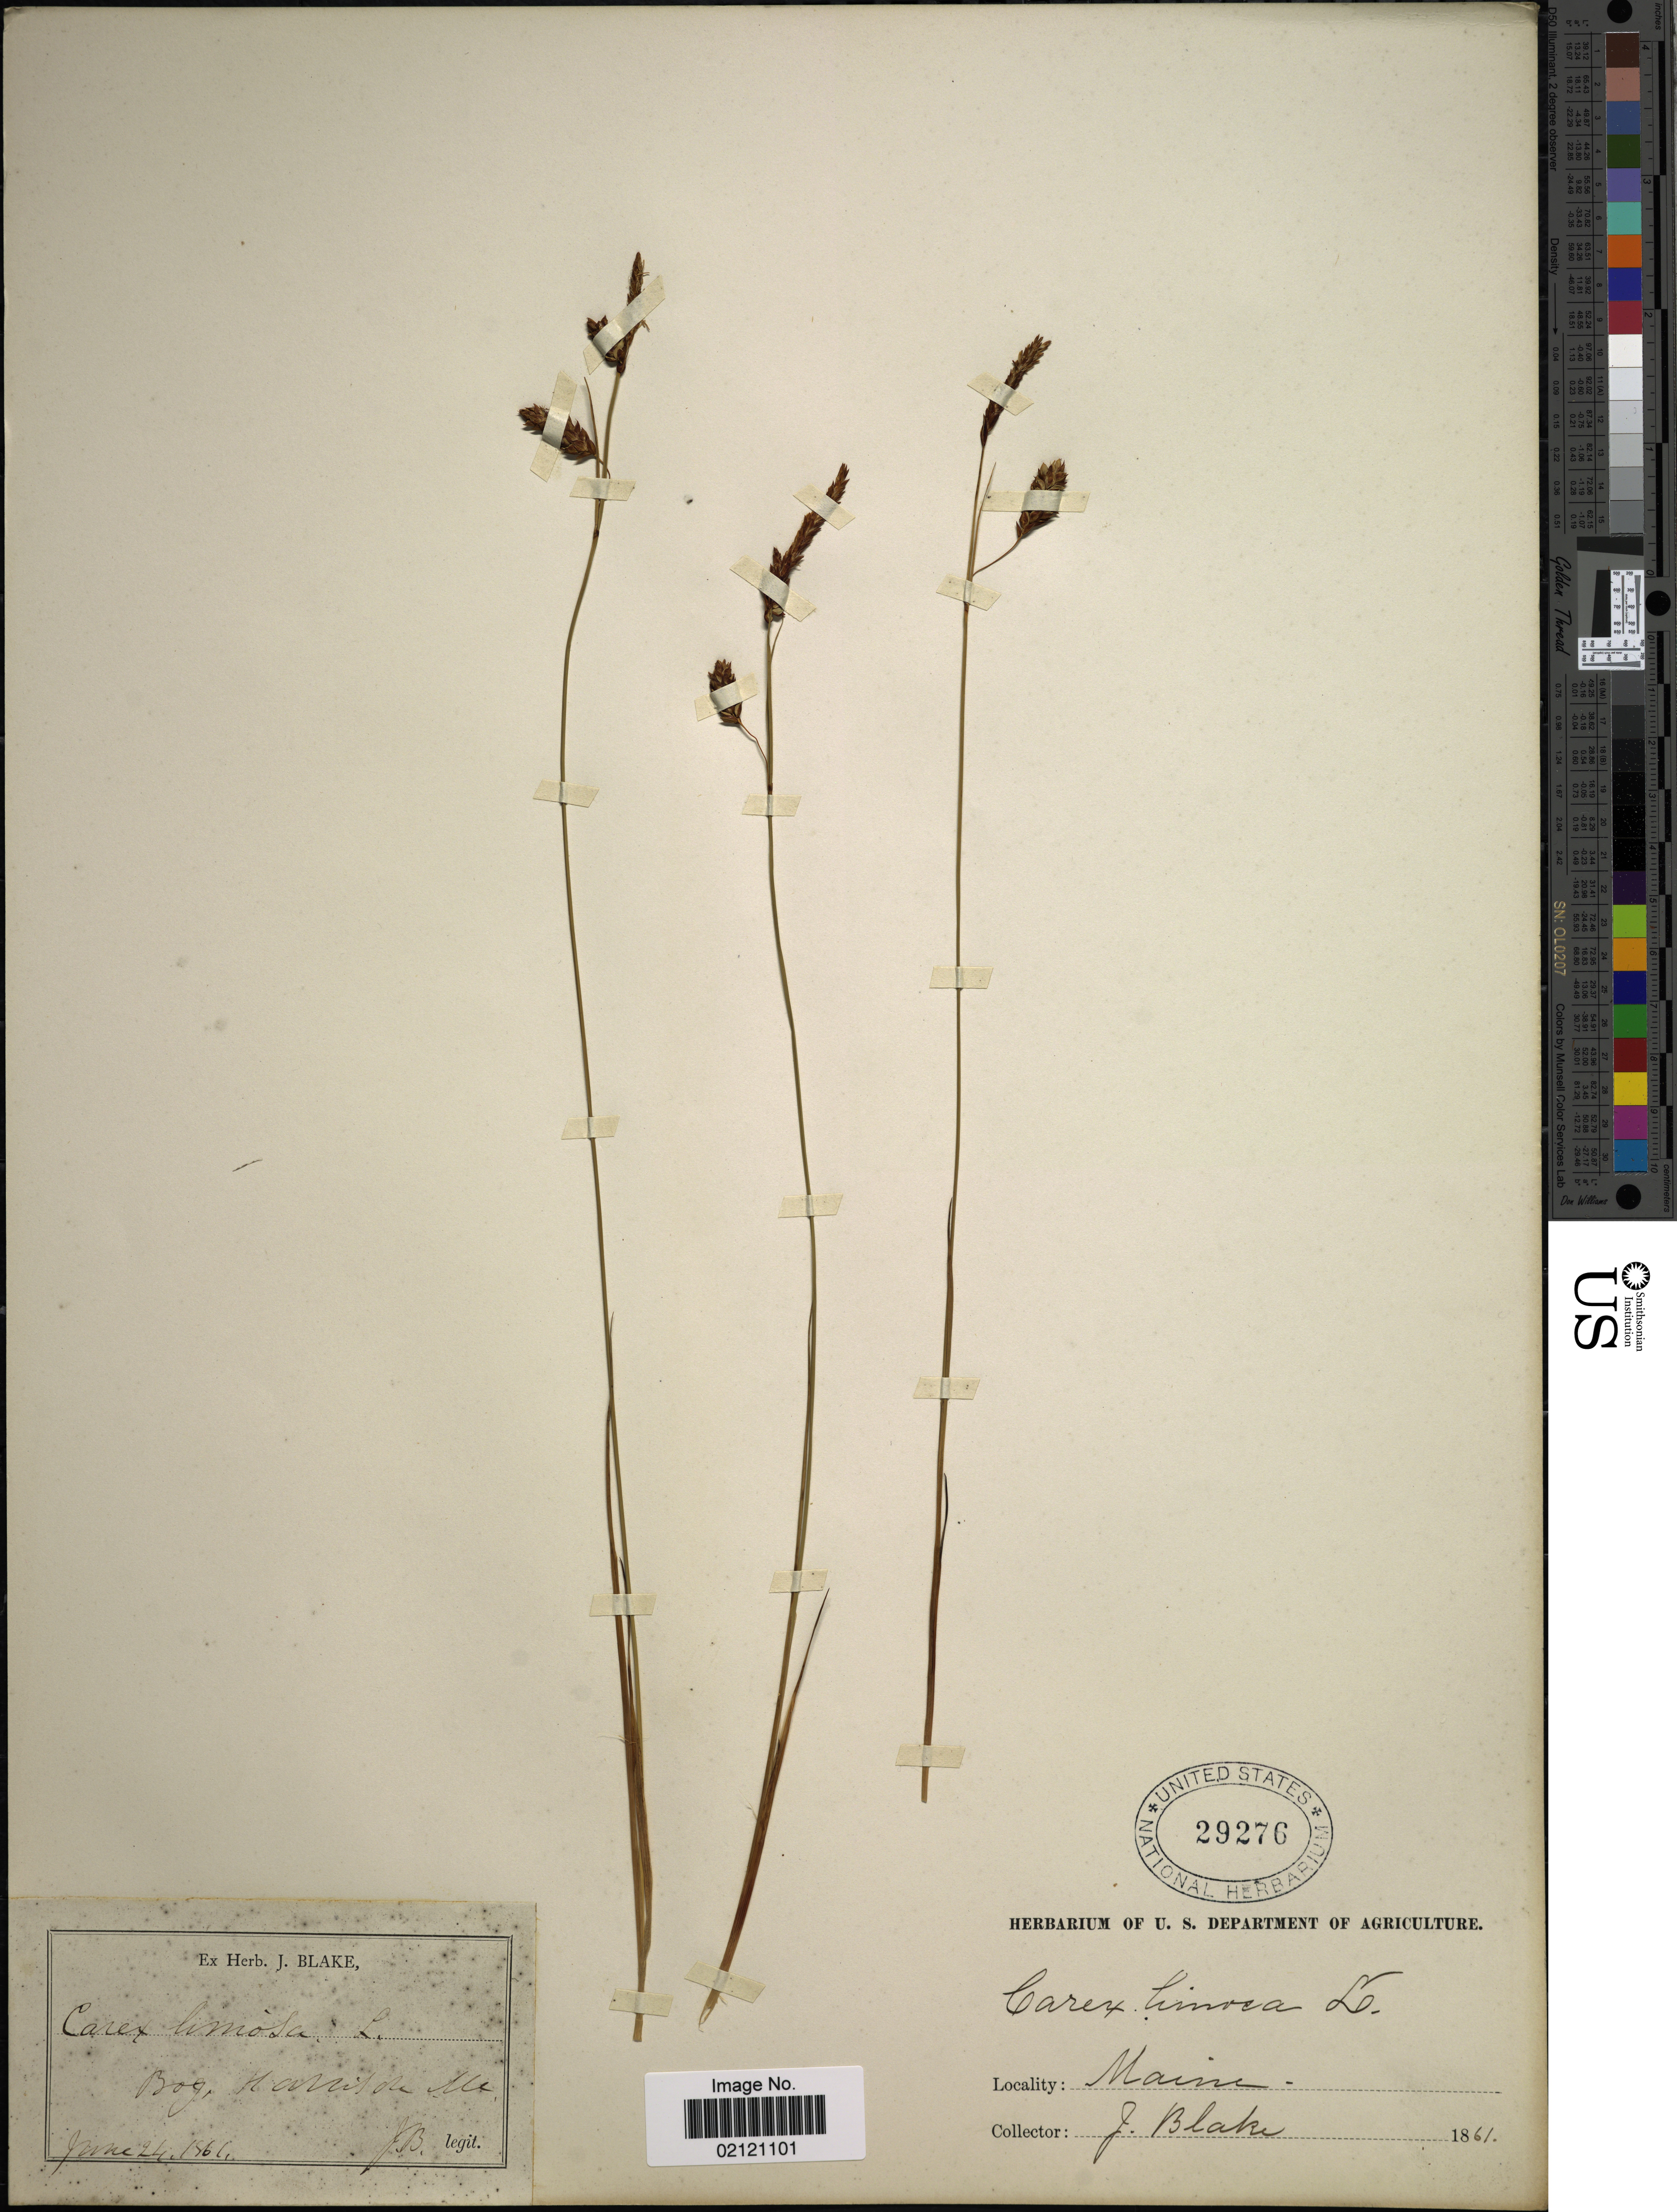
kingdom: Plantae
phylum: Tracheophyta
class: Liliopsida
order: Poales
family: Cyperaceae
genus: Carex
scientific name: Carex limosa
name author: L.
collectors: J. Blake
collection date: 1861-06-24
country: United States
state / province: Maine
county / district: Cumberland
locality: Harrison.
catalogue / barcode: US 29276